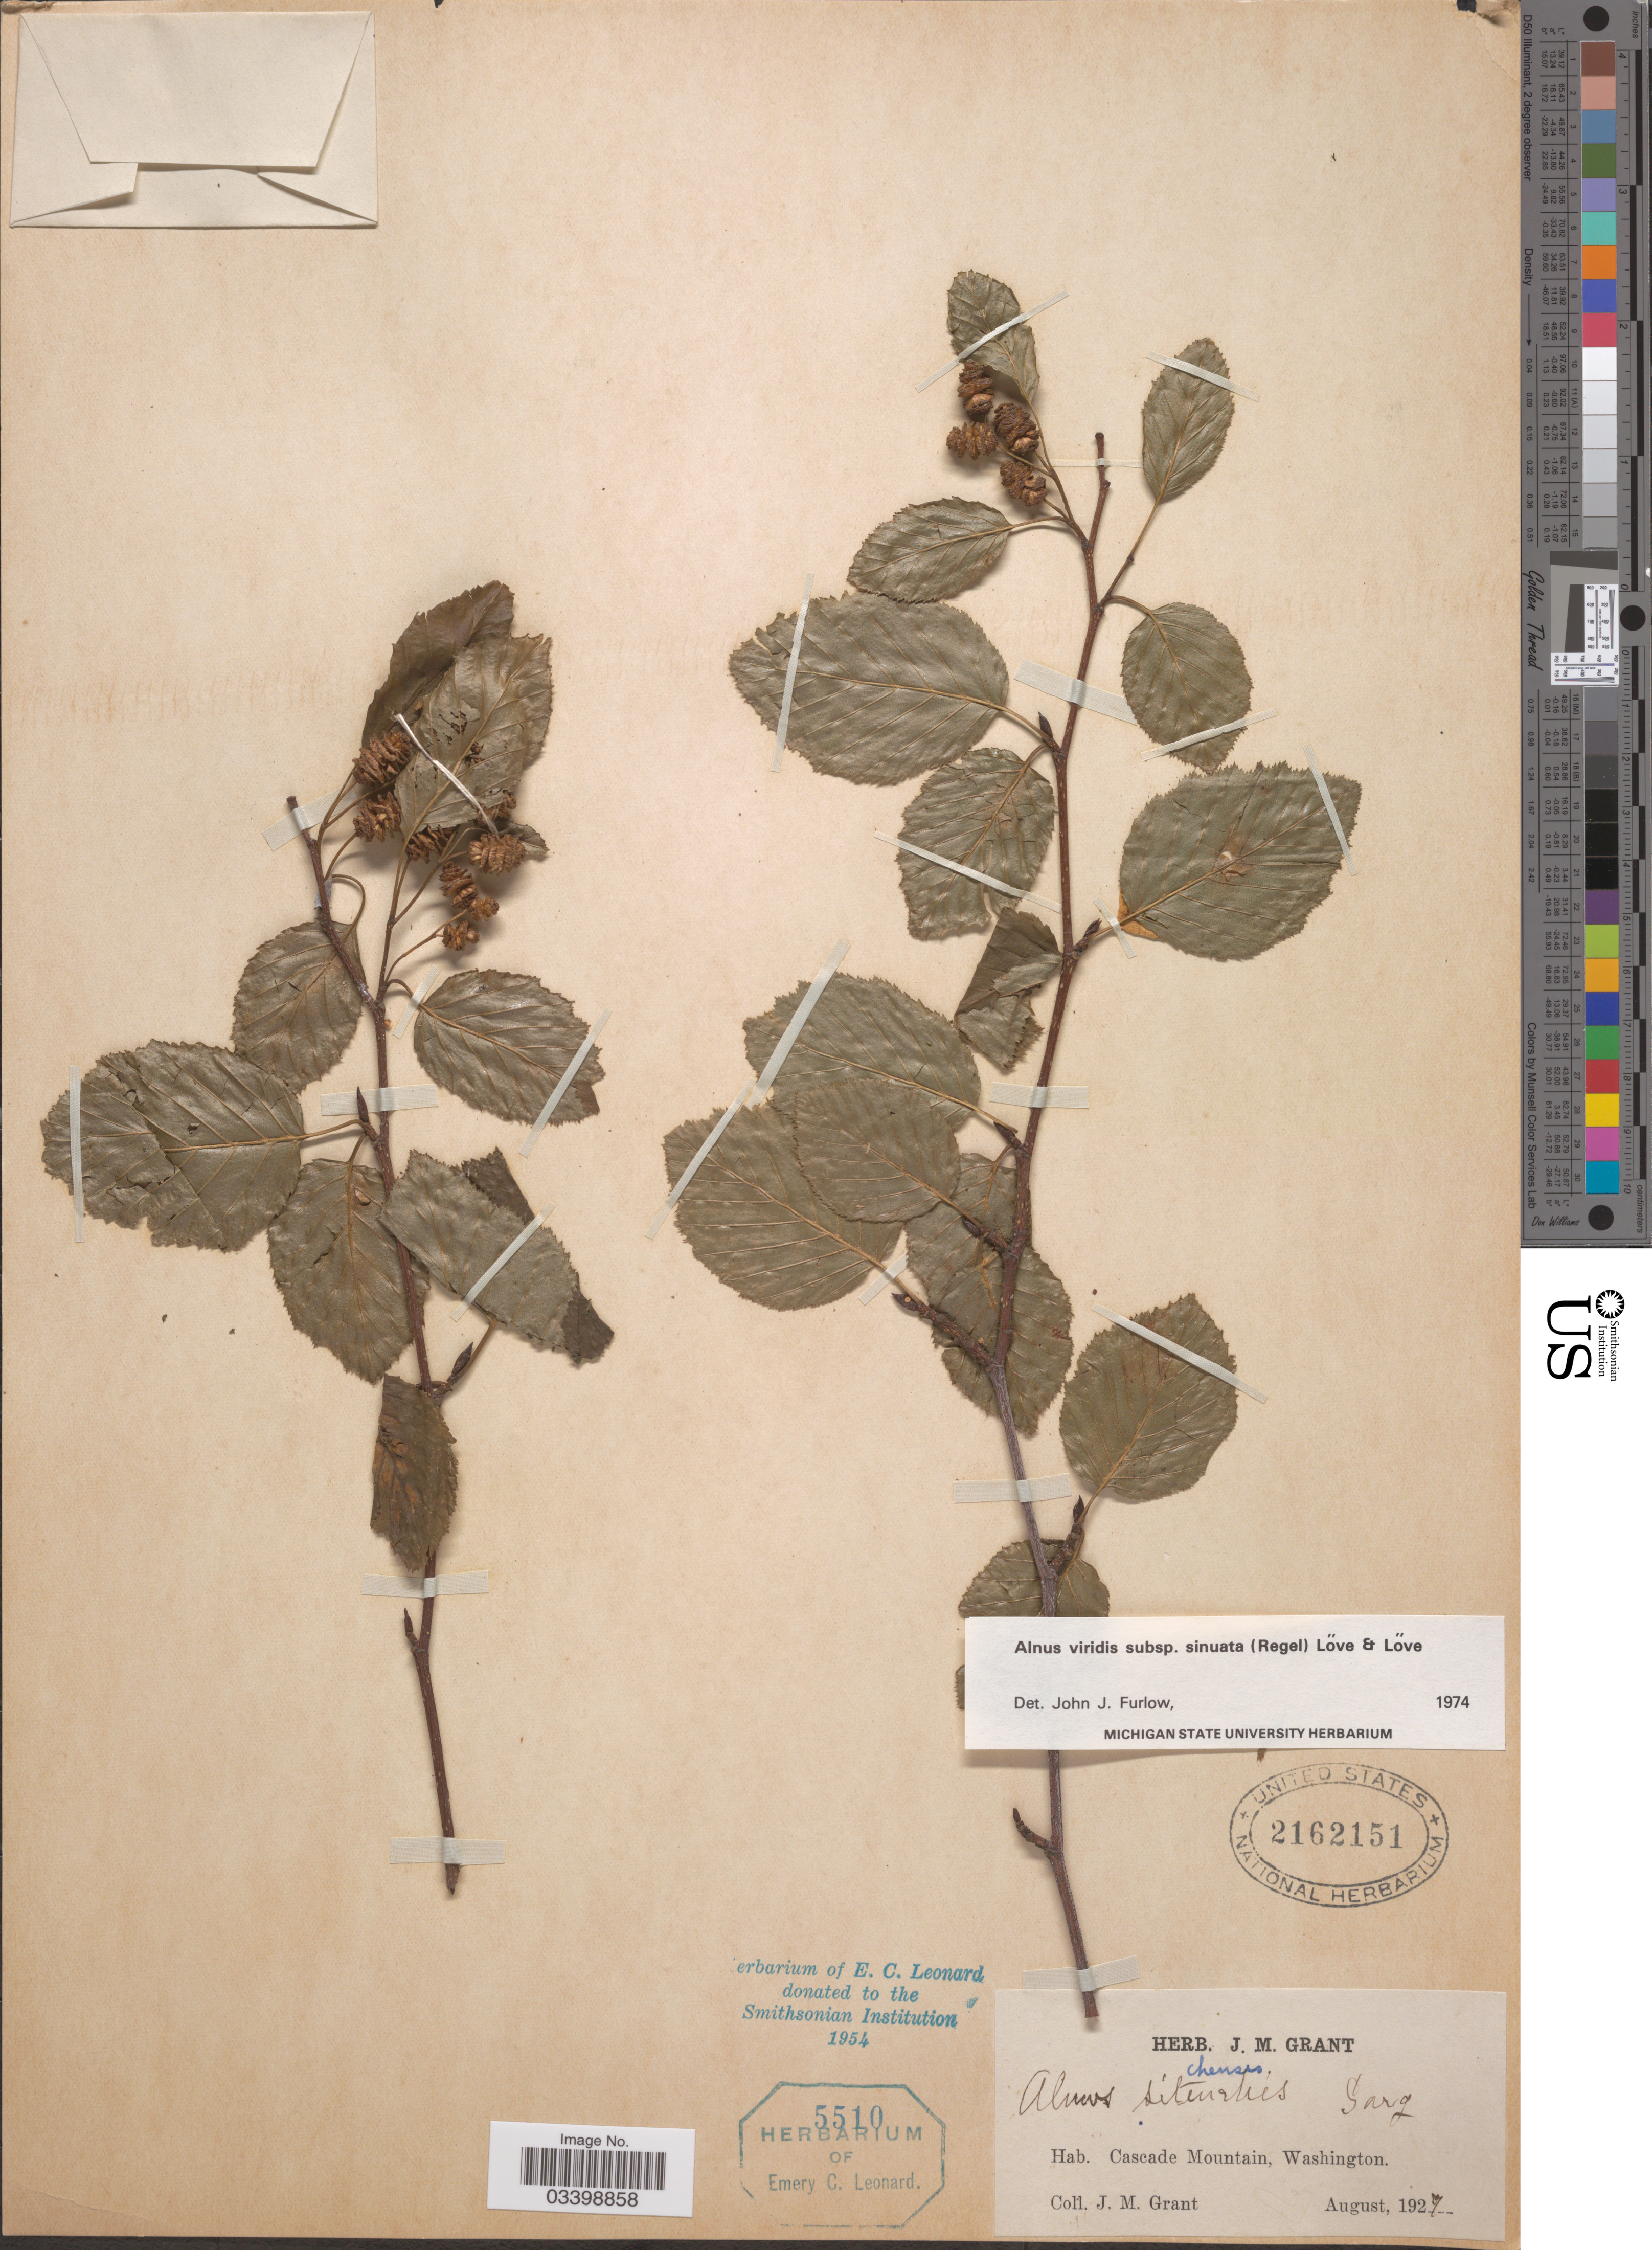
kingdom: Plantae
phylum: Tracheophyta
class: Magnoliopsida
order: Fagales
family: Betulaceae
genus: Alnus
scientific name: Alnus viridis subsp. sinuata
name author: Regel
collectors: J. M. Grant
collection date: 1927-08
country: United States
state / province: Washington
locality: Cascade Mountain.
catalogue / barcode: US 2162151